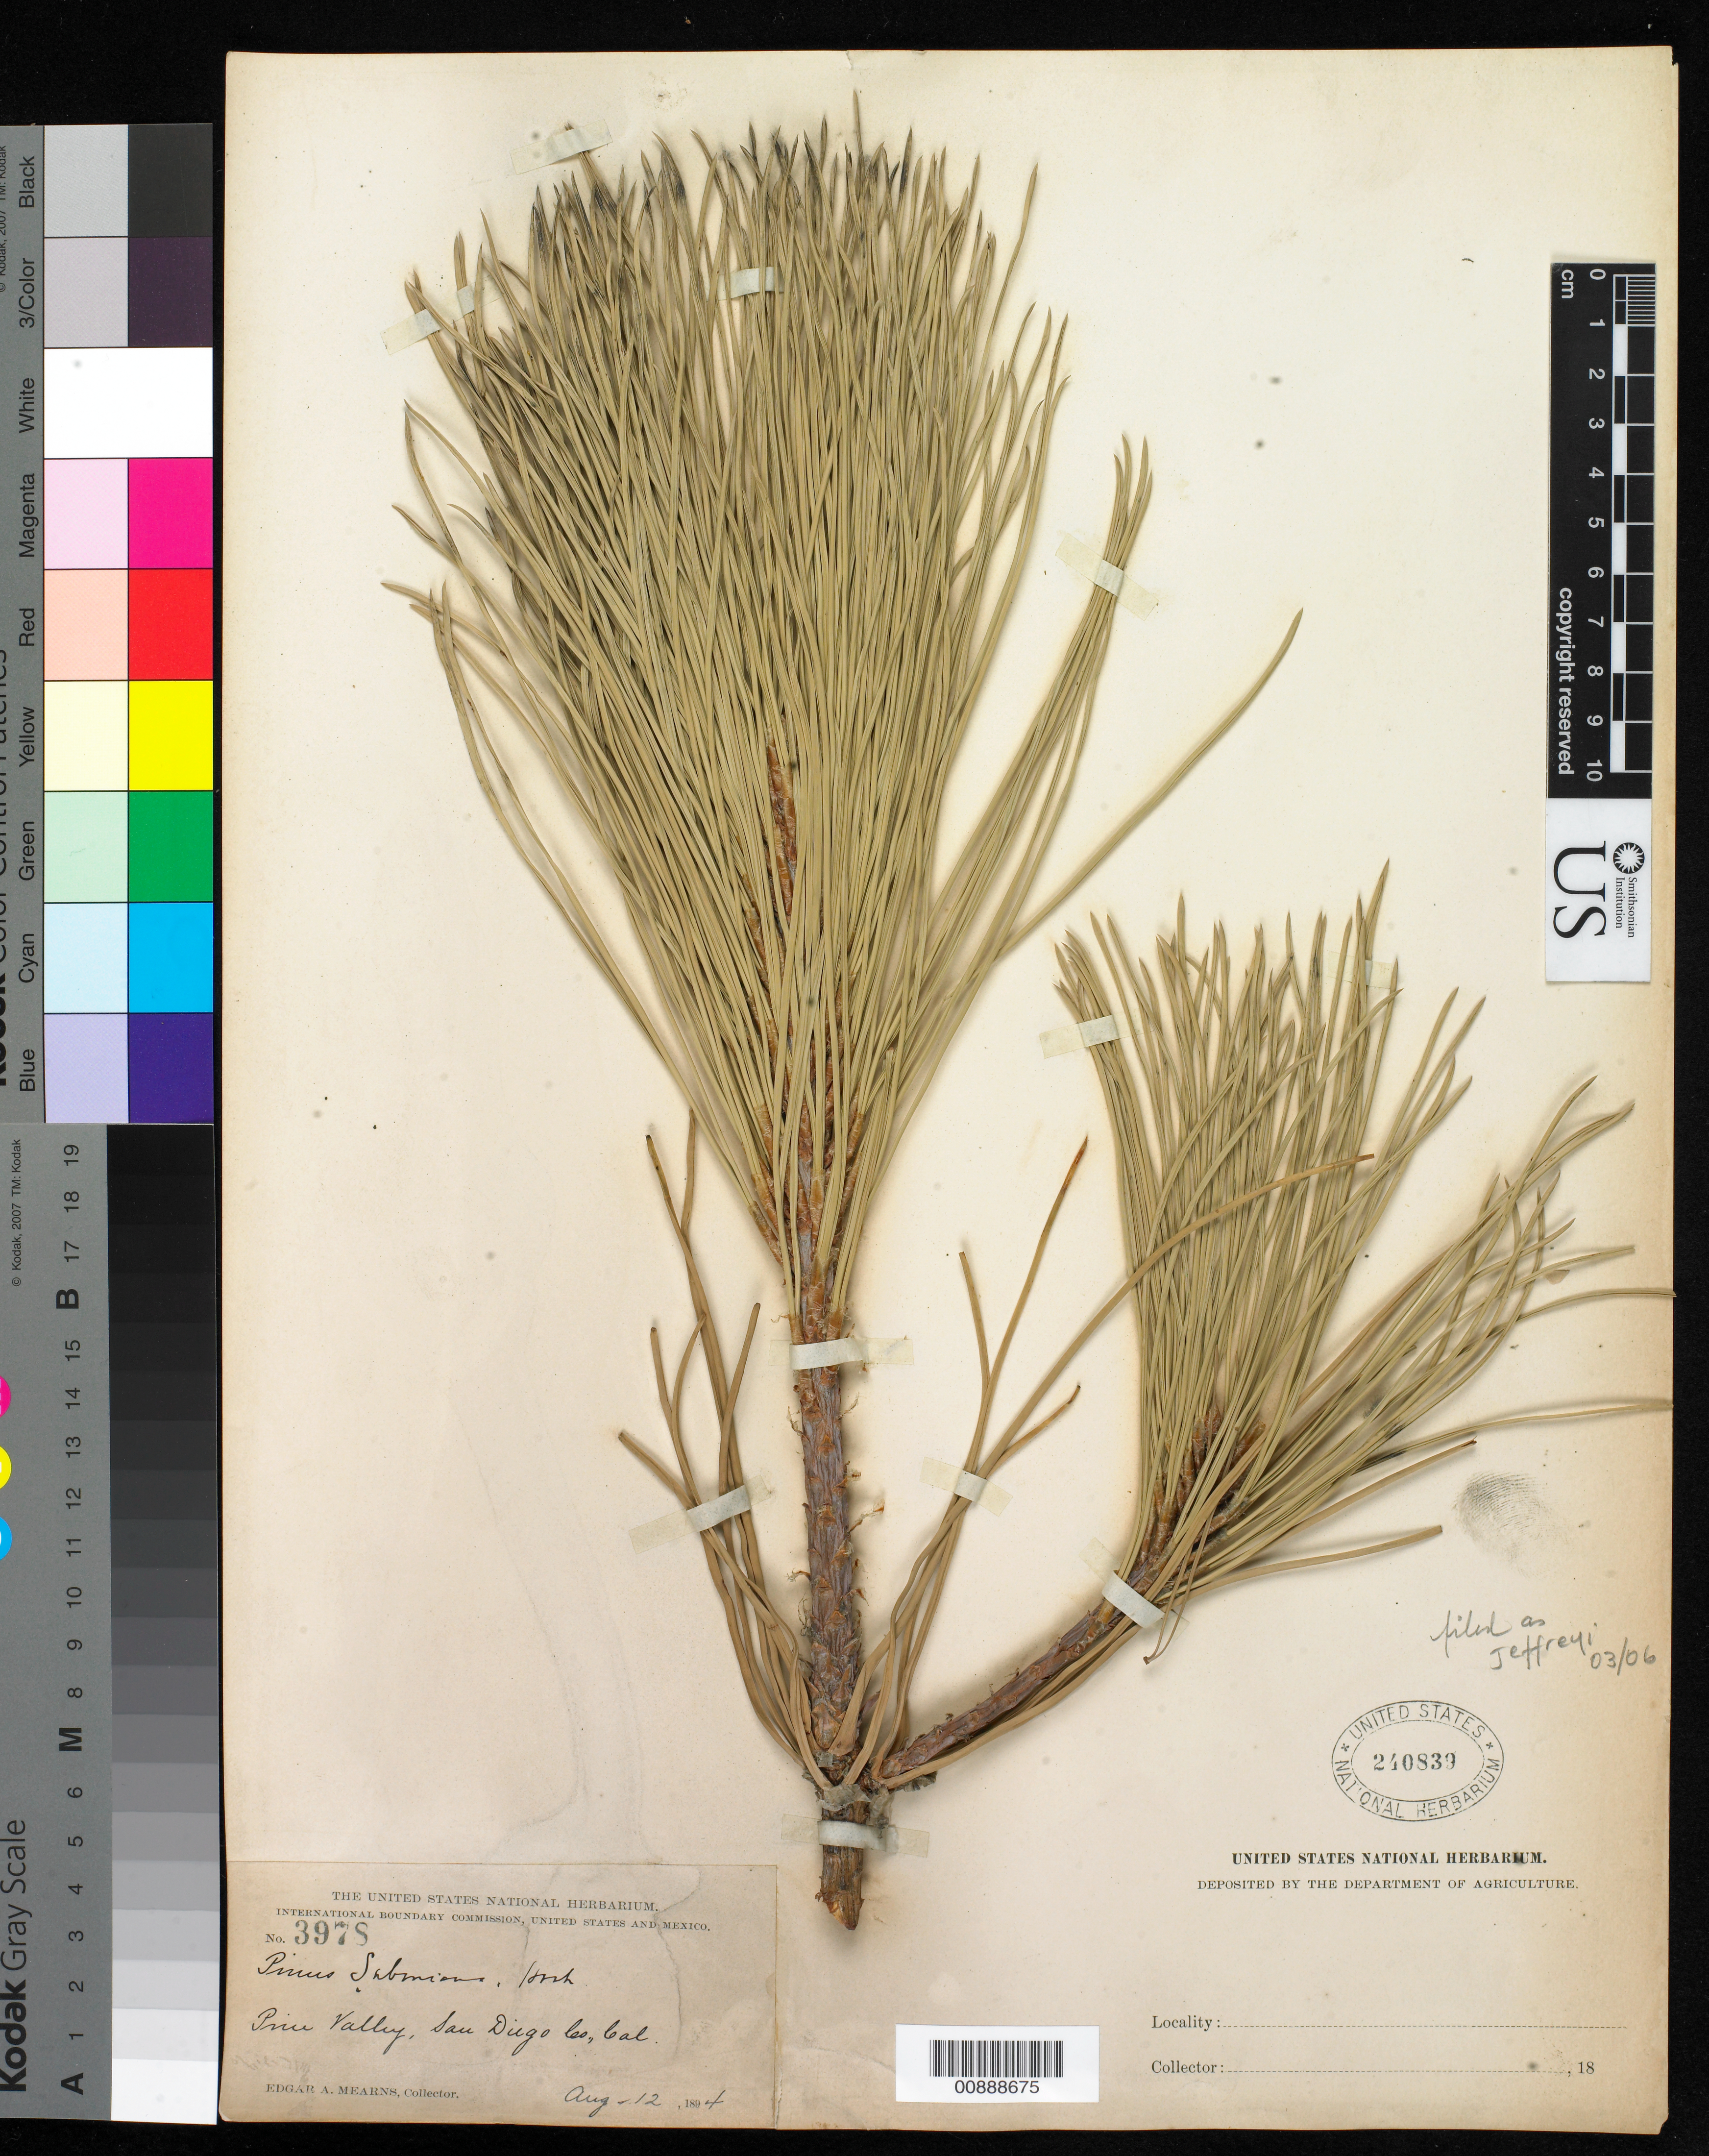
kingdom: Plantae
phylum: Tracheophyta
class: Pinopsida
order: Pinales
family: Pinaceae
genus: Pinus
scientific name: Pinus jeffreyi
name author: Balf.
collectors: E. A. Mearns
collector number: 3978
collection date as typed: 12 Aug 1894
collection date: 1894-08-12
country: United States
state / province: California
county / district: San Diego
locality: Pine Valley, San Diego County, California.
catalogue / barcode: US 240839